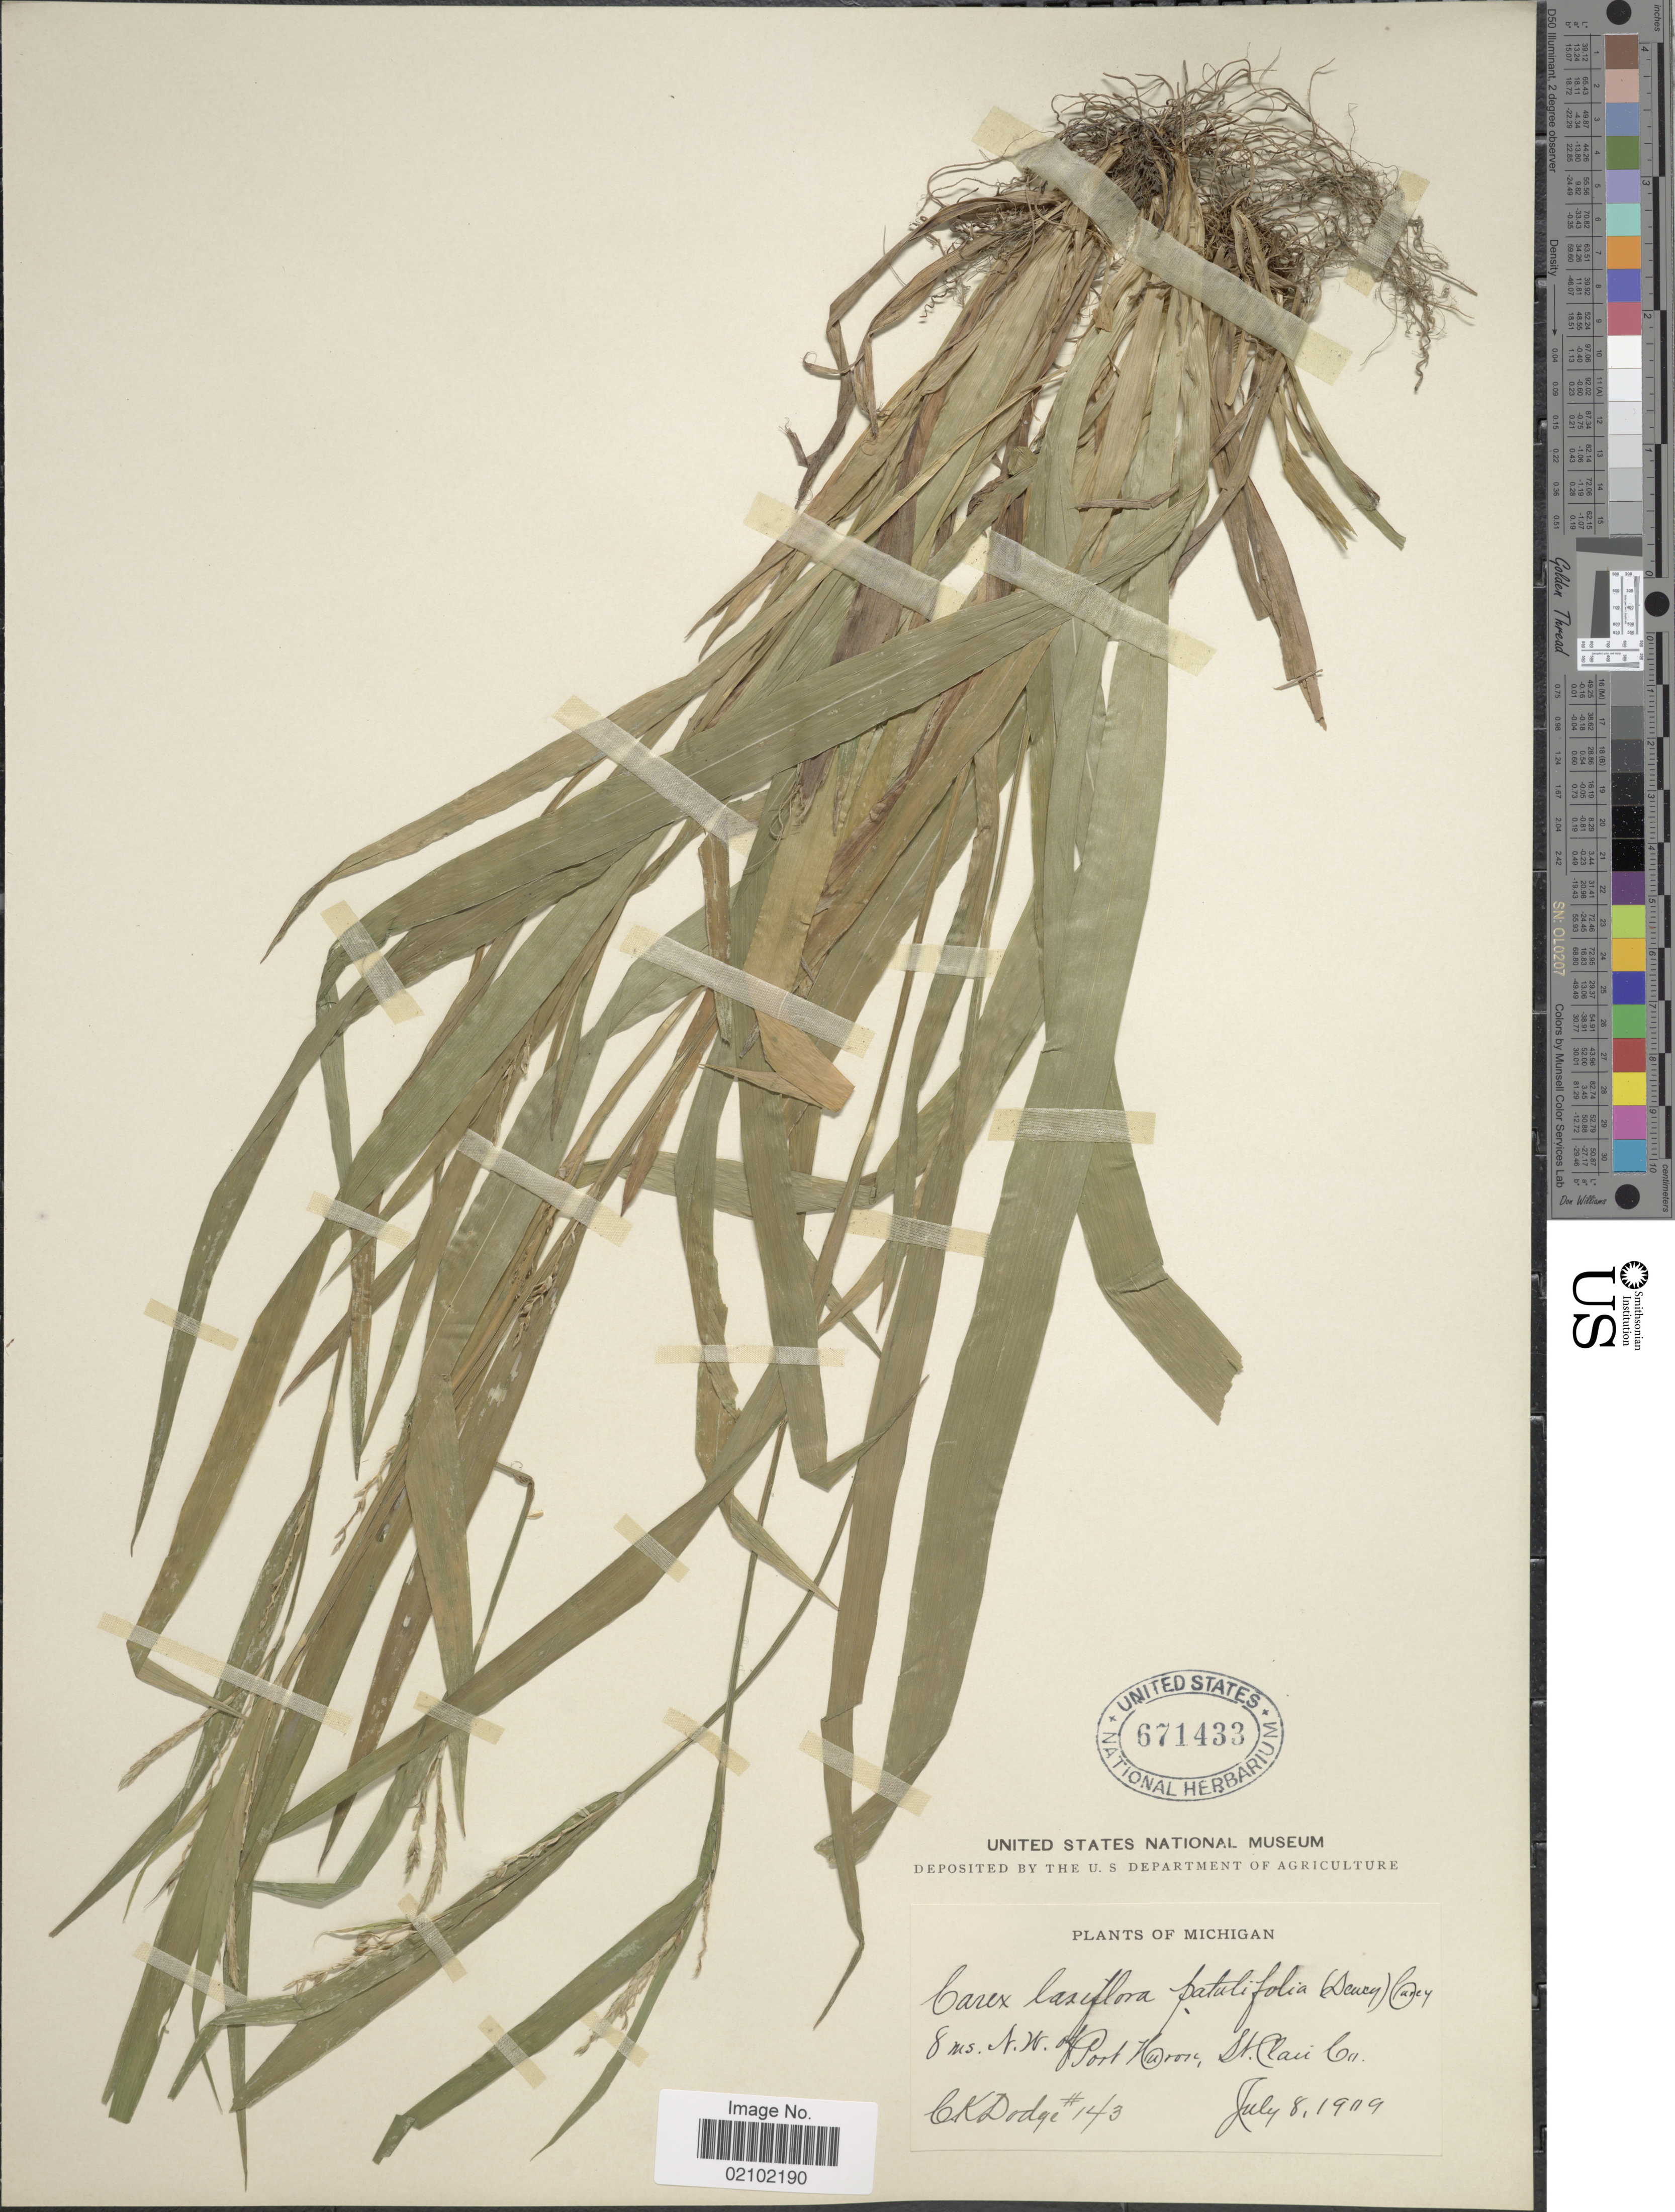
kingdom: Plantae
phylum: Tracheophyta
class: Liliopsida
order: Poales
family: Cyperaceae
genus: Carex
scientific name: Carex laxiflora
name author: Lam.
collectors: C. Dodge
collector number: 143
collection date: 1909-07-08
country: United States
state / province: Michigan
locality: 8 ms. N.W. of Port Huron, St Clair Co.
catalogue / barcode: US 671433